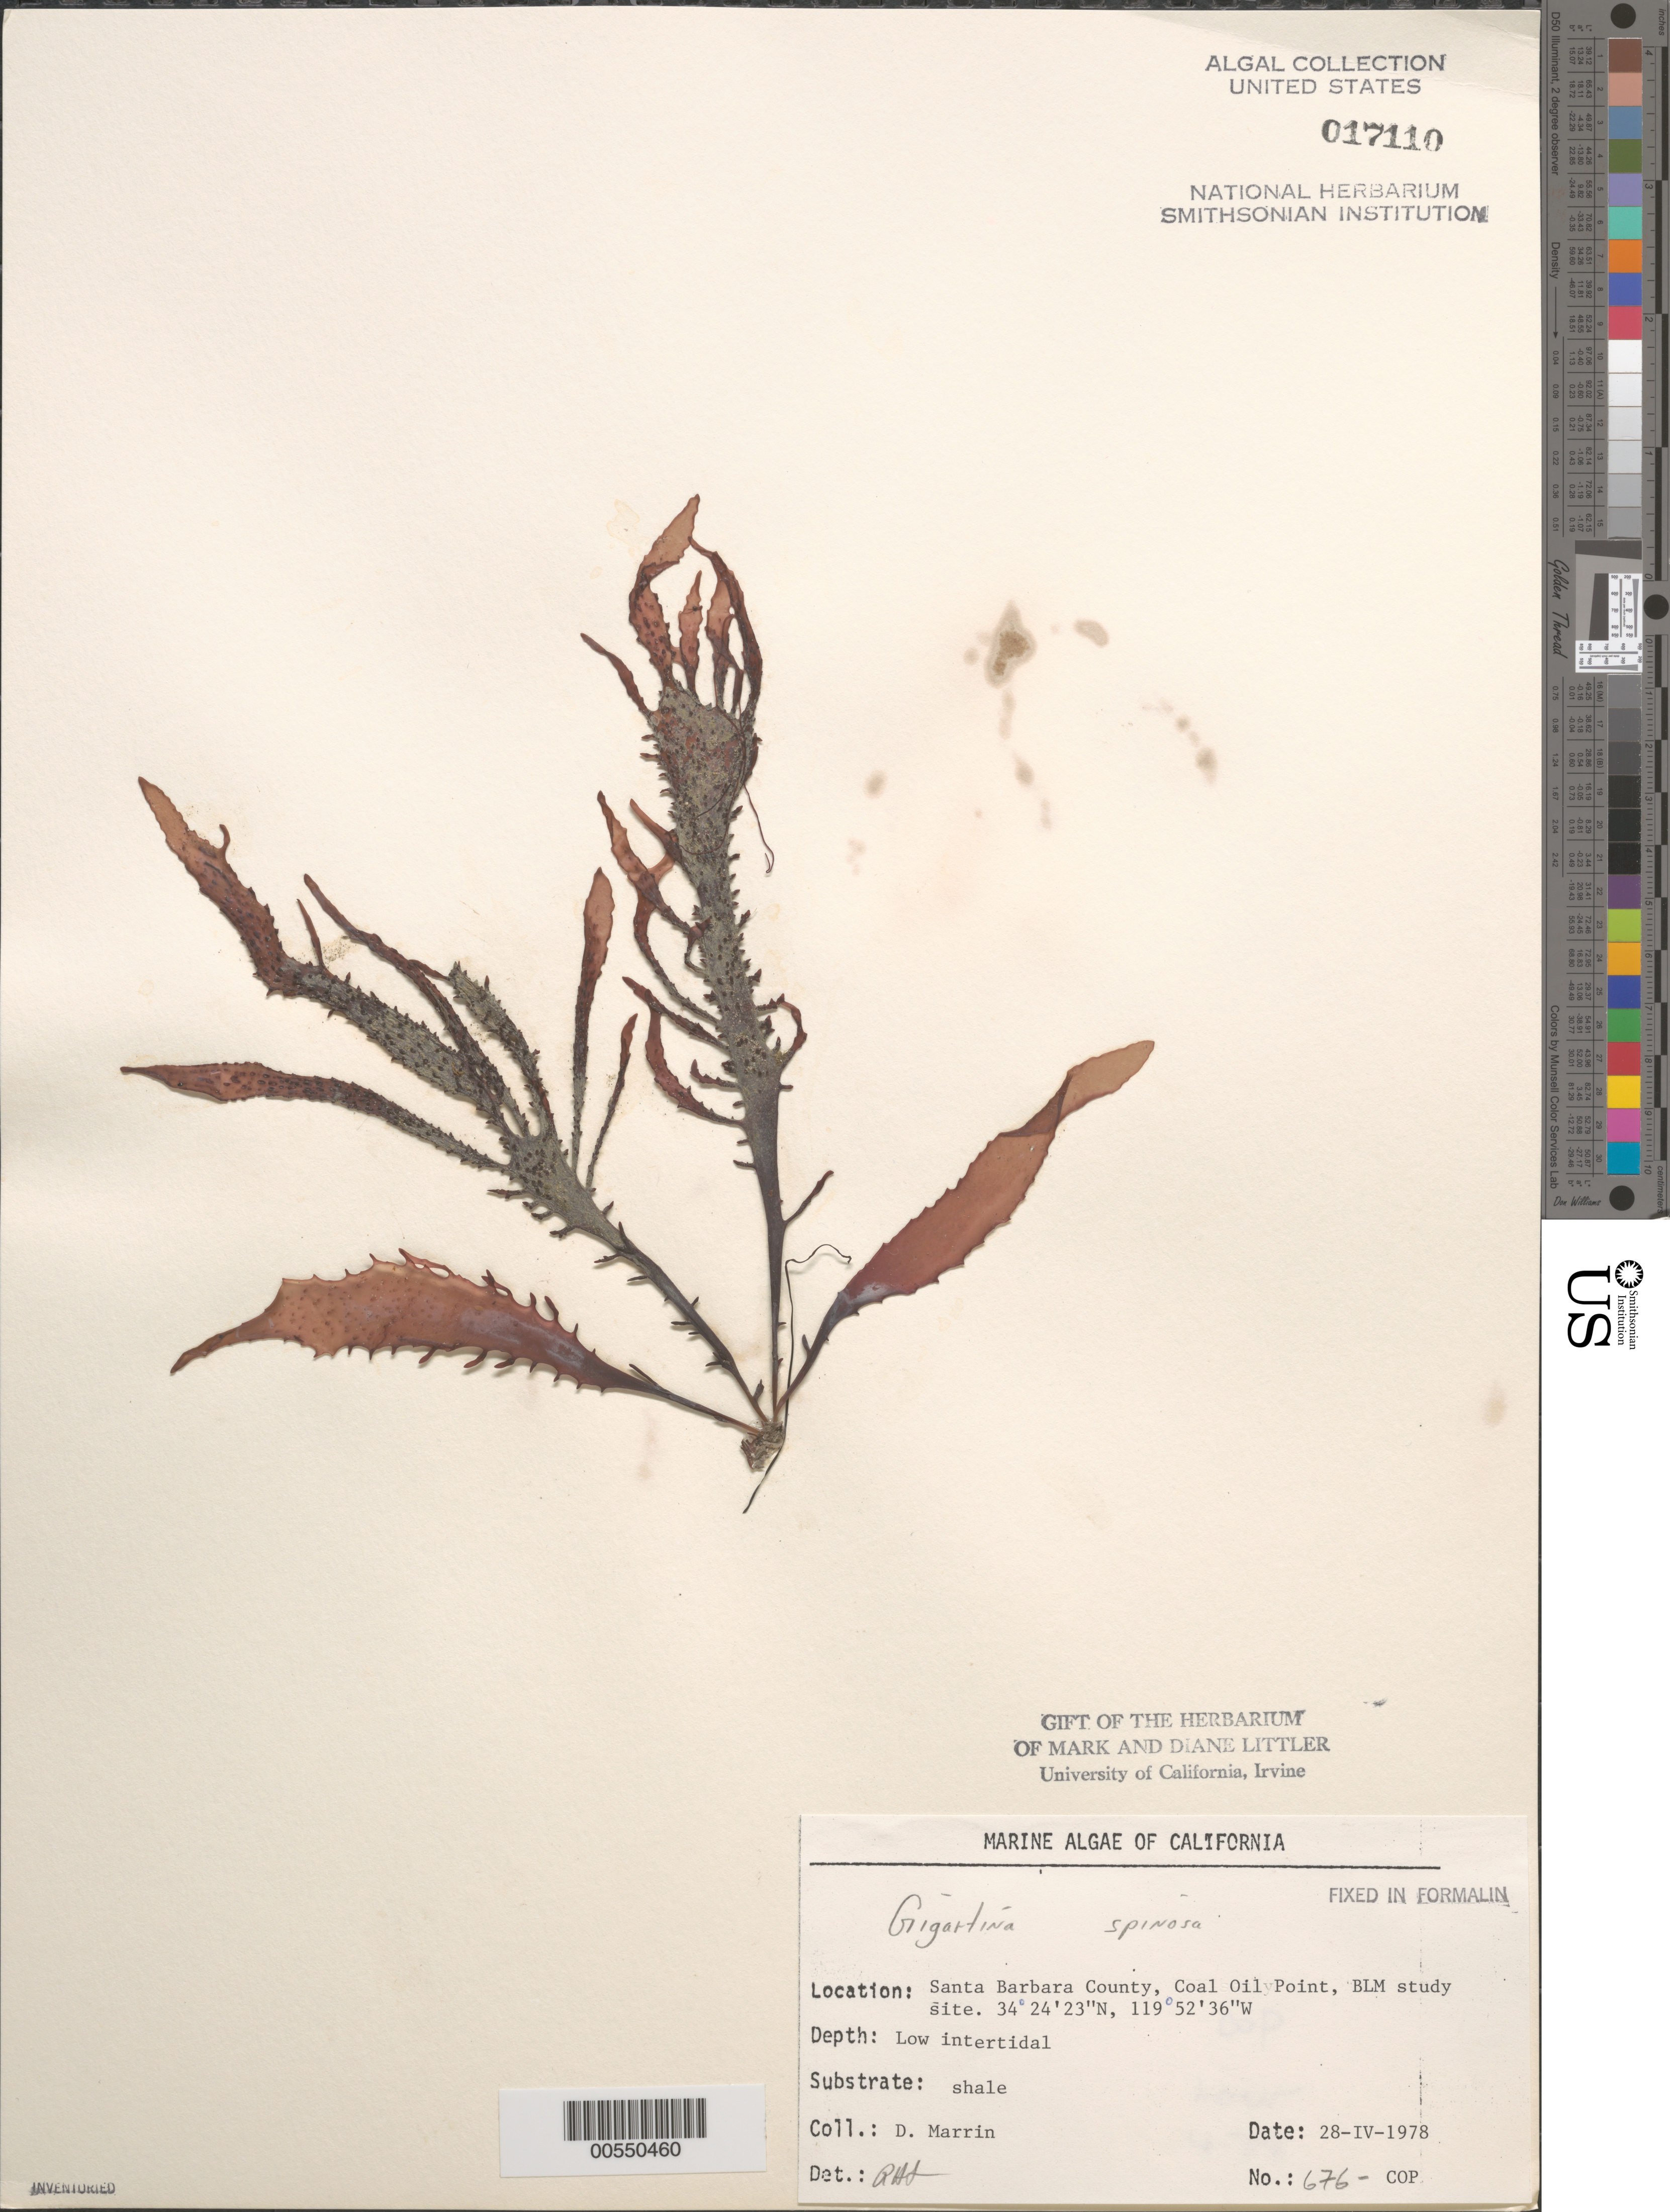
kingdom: Plantae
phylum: Rhodophyta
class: Florideophyceae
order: Gigartinales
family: Gigartinaceae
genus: Chondracanthus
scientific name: Chondracanthus spinosus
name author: (Kütz.) Guiry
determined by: Algae name updating Project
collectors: D. Marrin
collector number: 676-cop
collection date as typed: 28 Apr 1978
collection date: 1978-04-28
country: United States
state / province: California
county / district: Santa Barbara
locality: Coal Oil Point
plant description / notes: BLM-SOCALBIGHT Rocky Intertidal Survey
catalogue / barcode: US 17110